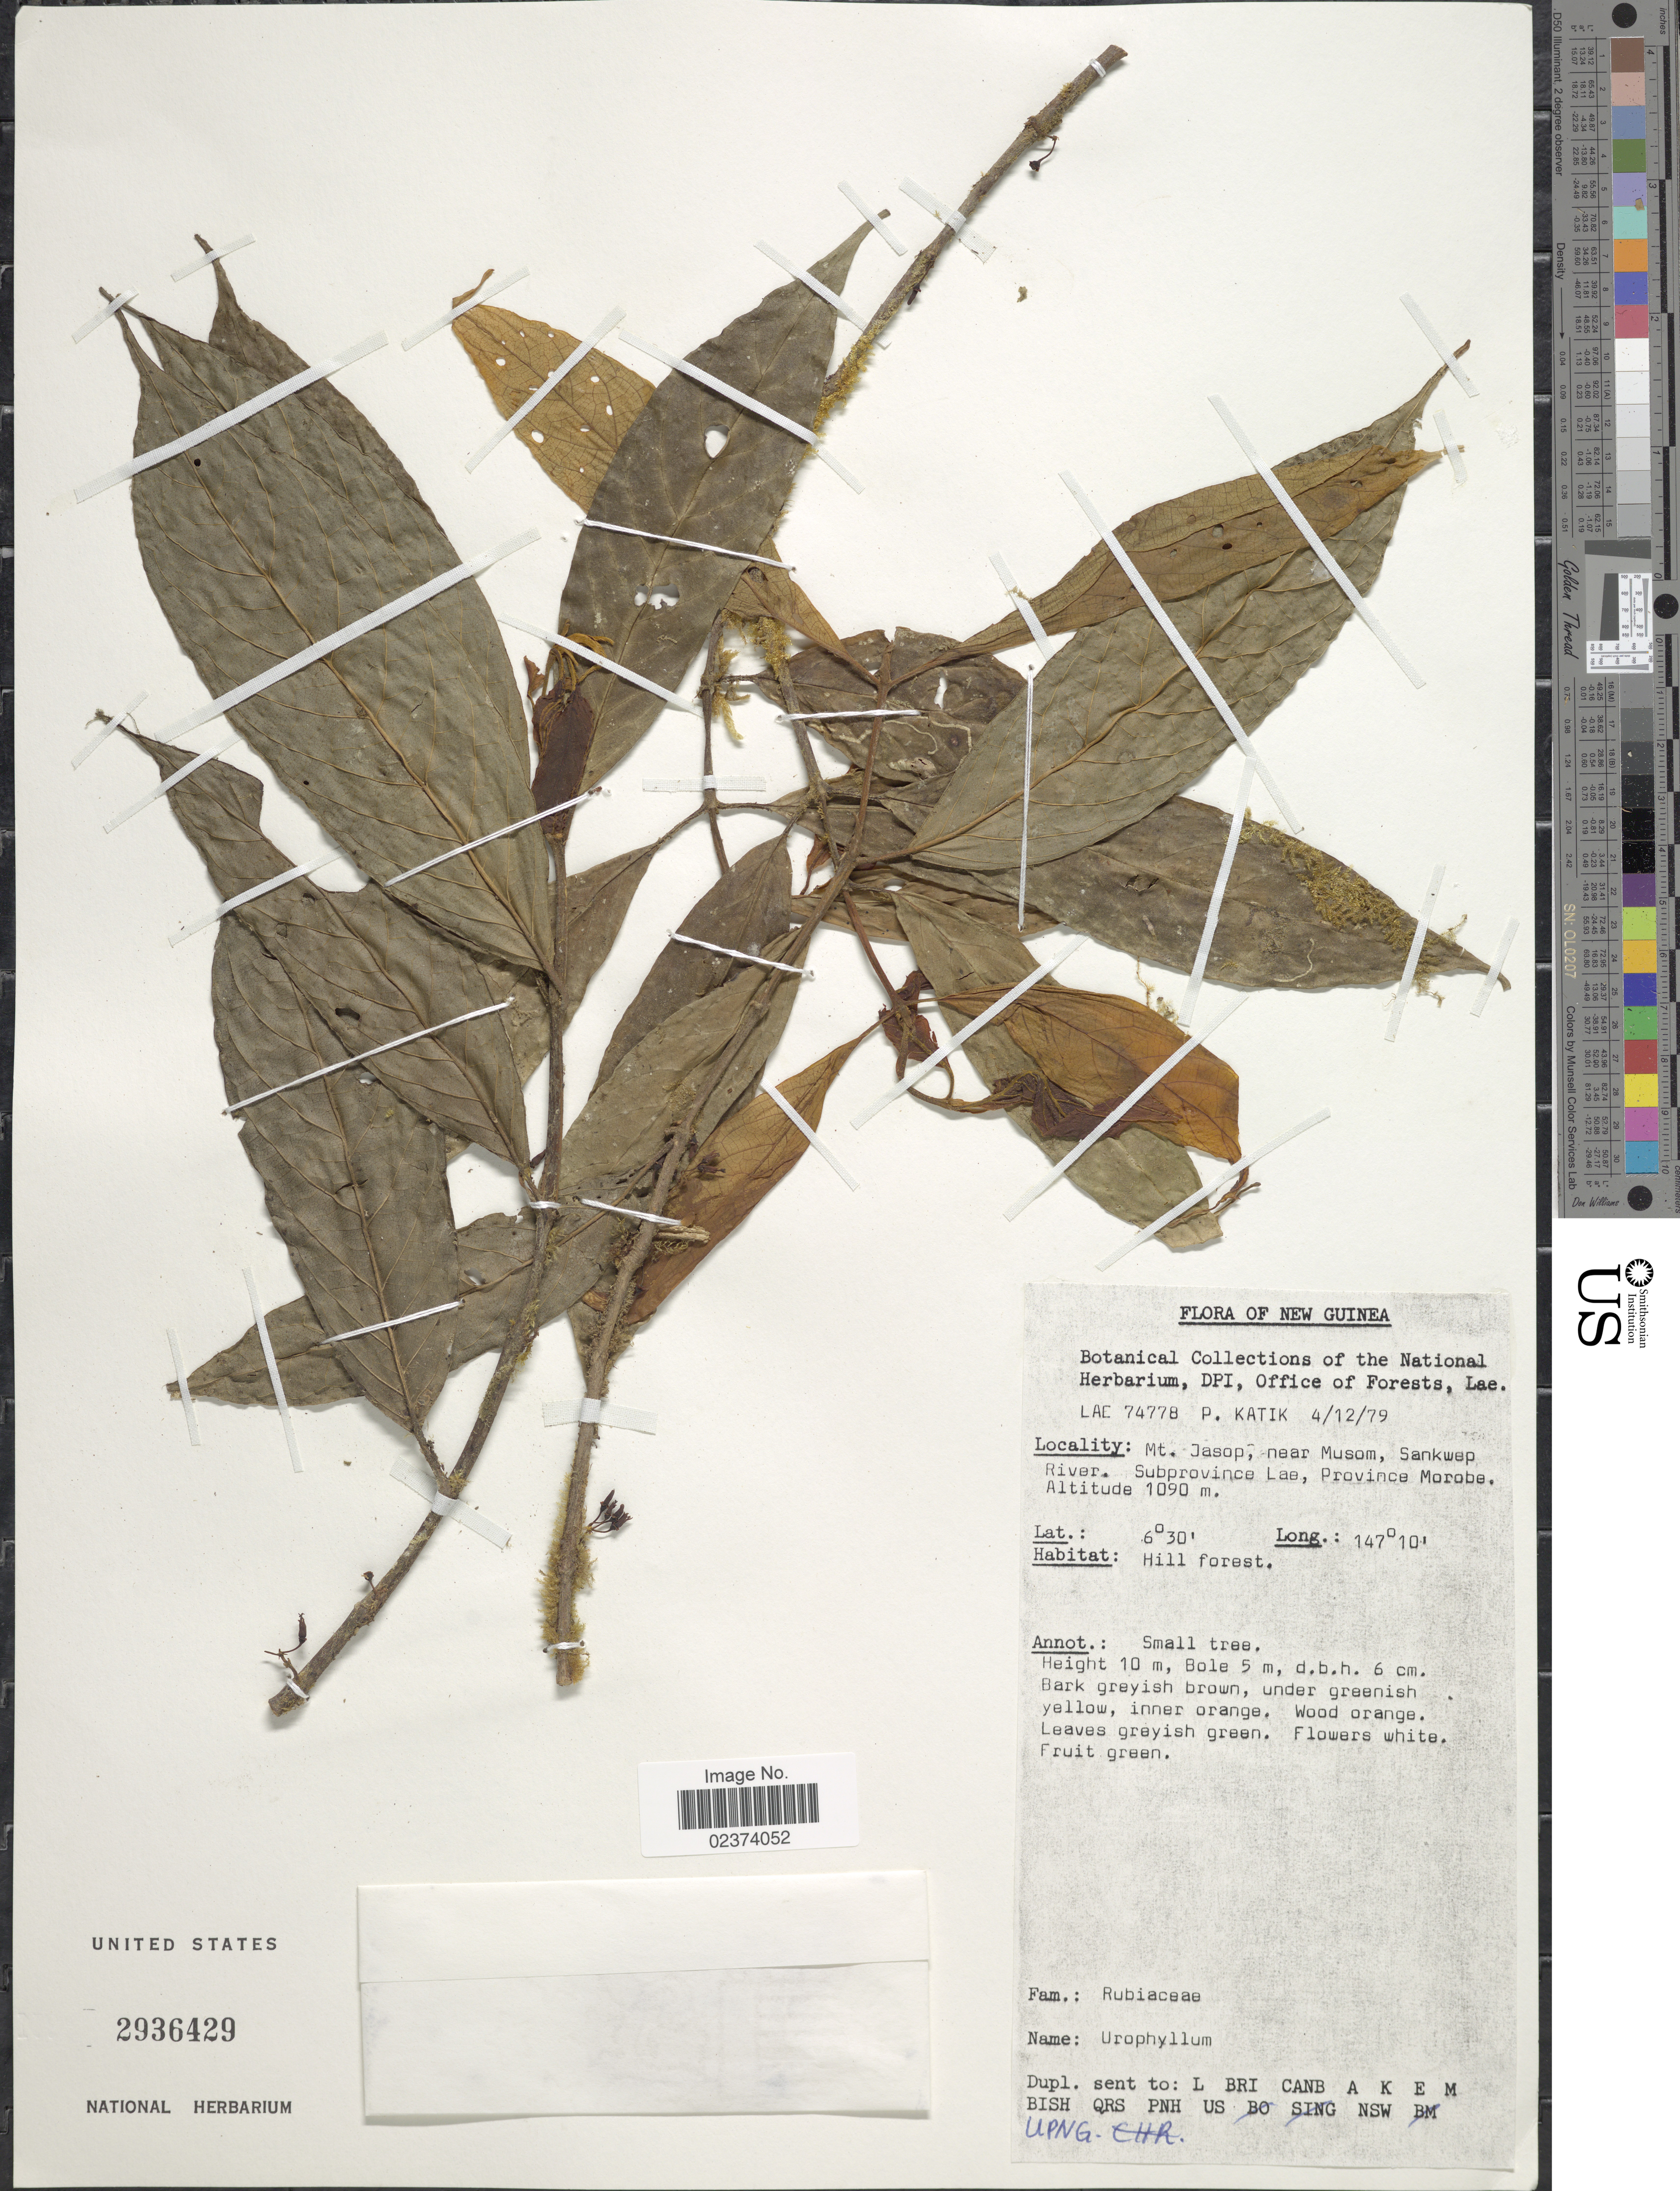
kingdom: Plantae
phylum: Tracheophyta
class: Magnoliopsida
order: Gentianales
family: Rubiaceae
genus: Urophyllum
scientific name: Urophyllum sp.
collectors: P. Katik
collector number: LAE74778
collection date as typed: Transcribed d/m/y: 4/12/79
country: Papua New Guinea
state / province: Morobe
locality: New Guinea, Mt. Jasop, near Musom, Sankwep River. Subprovince Lae, Province Morobe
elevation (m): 1090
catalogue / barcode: US 2936429